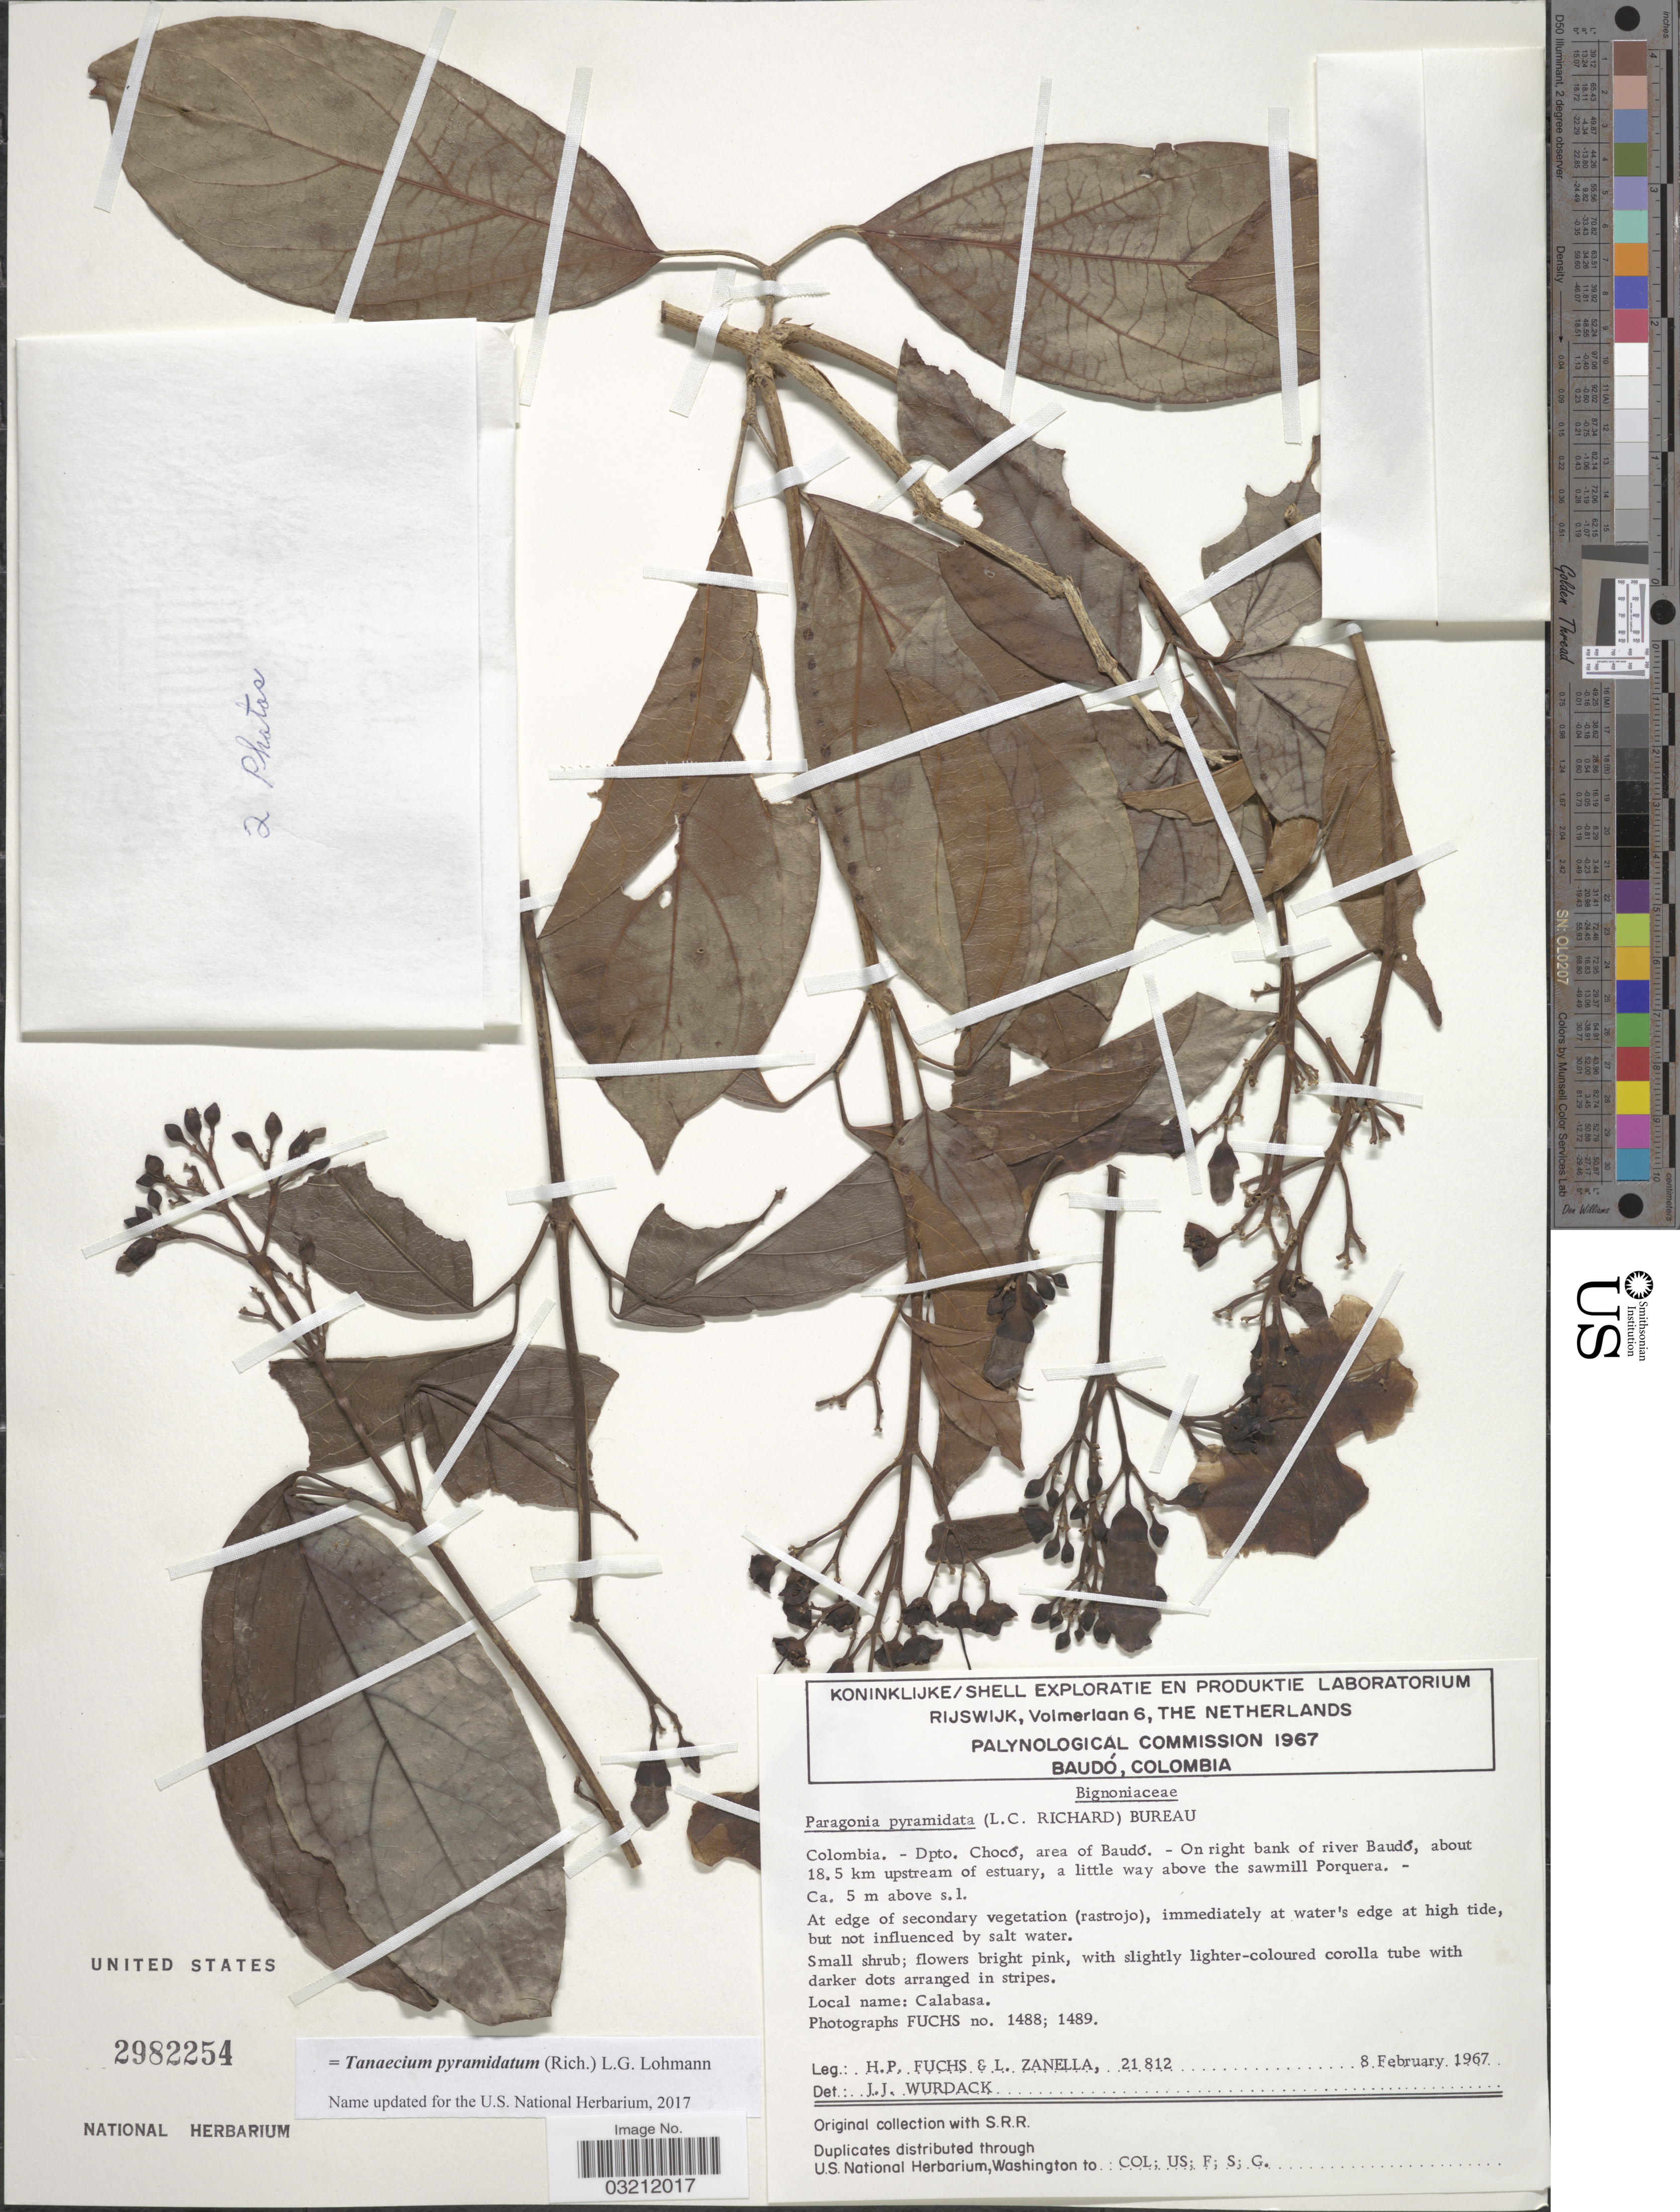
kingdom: Plantae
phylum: Tracheophyta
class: Magnoliopsida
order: Lamiales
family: Bignoniaceae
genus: Tanaecium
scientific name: Tanaecium pyramidatum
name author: (Rich.) L.G. Lohmann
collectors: H. P. Fuchs & L. Zanella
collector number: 21812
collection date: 1967-02-08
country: Colombia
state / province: Chocó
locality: Dpto. Chocó, area of Baudó. - On right bank of river Baudó, about 18.5 km upstream of estuary, a little way above the sawmill Porquera.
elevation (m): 5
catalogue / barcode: US 2982254